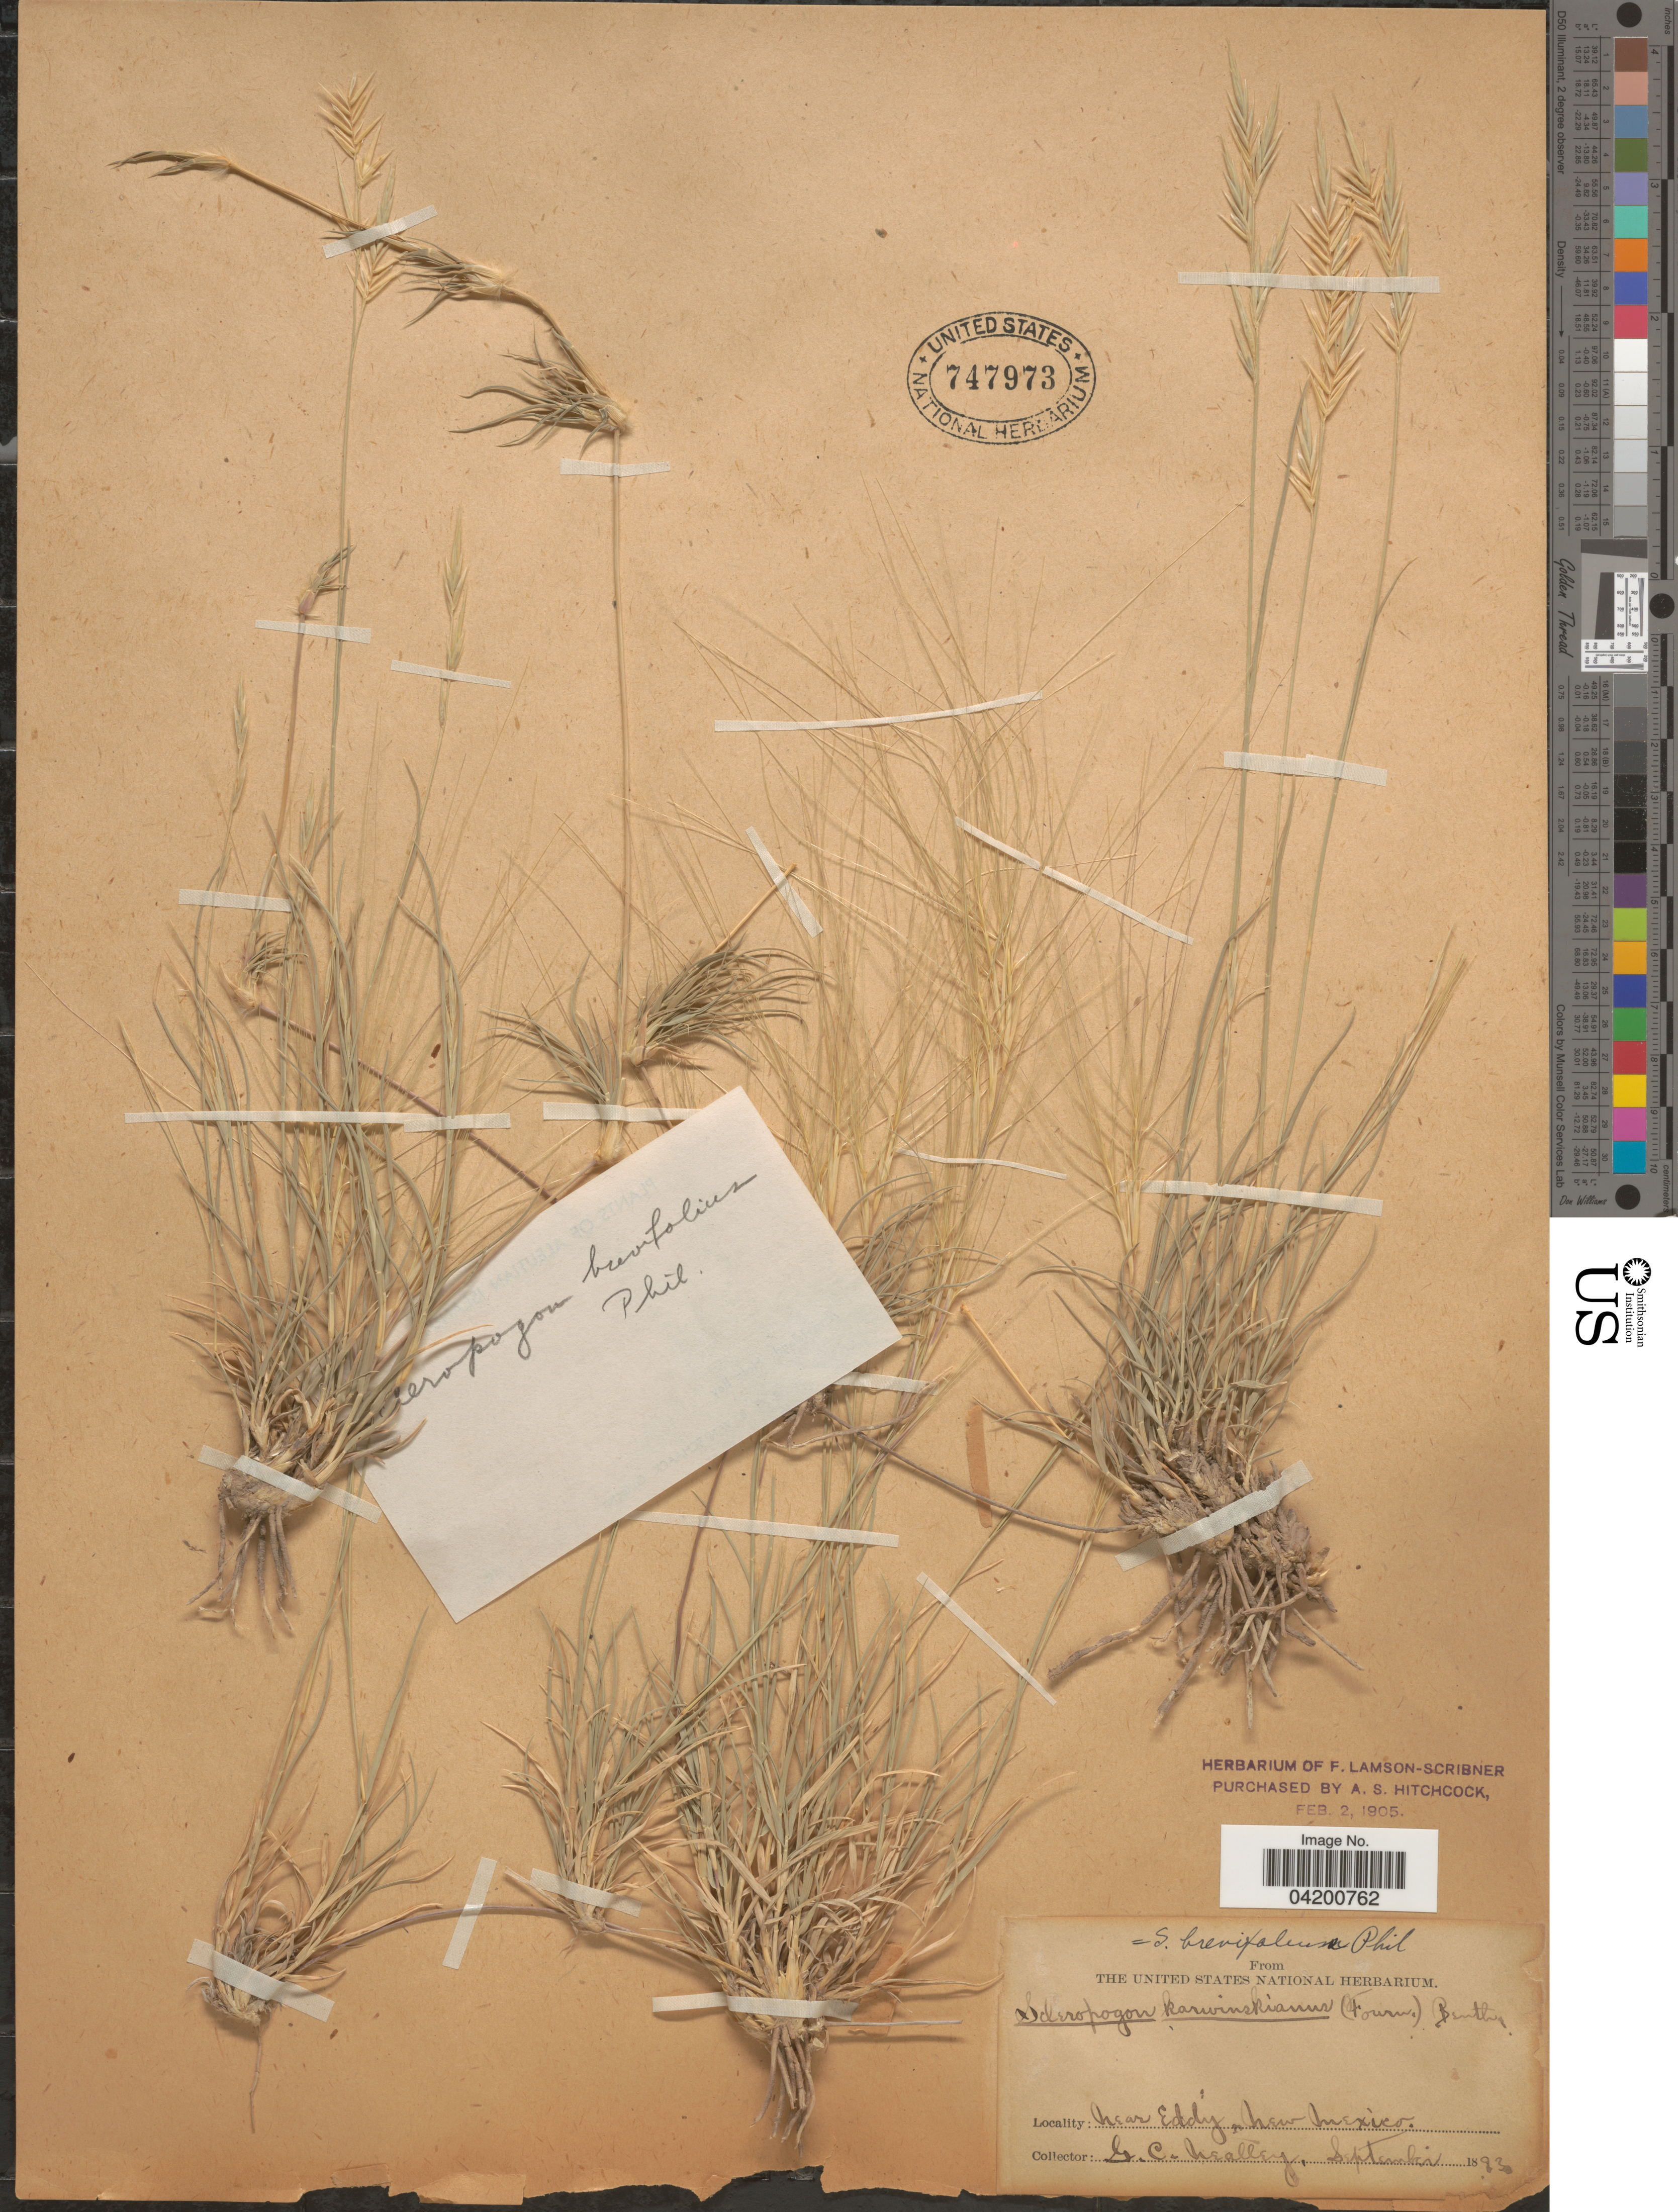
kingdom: Plantae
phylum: Tracheophyta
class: Liliopsida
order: Poales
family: Poaceae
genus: Scleropogon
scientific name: Scleropogon brevifolius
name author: Phil.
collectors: G. C. Nealley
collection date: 1893-09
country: United States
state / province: New Mexico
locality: Near Eddy.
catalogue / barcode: US 747973